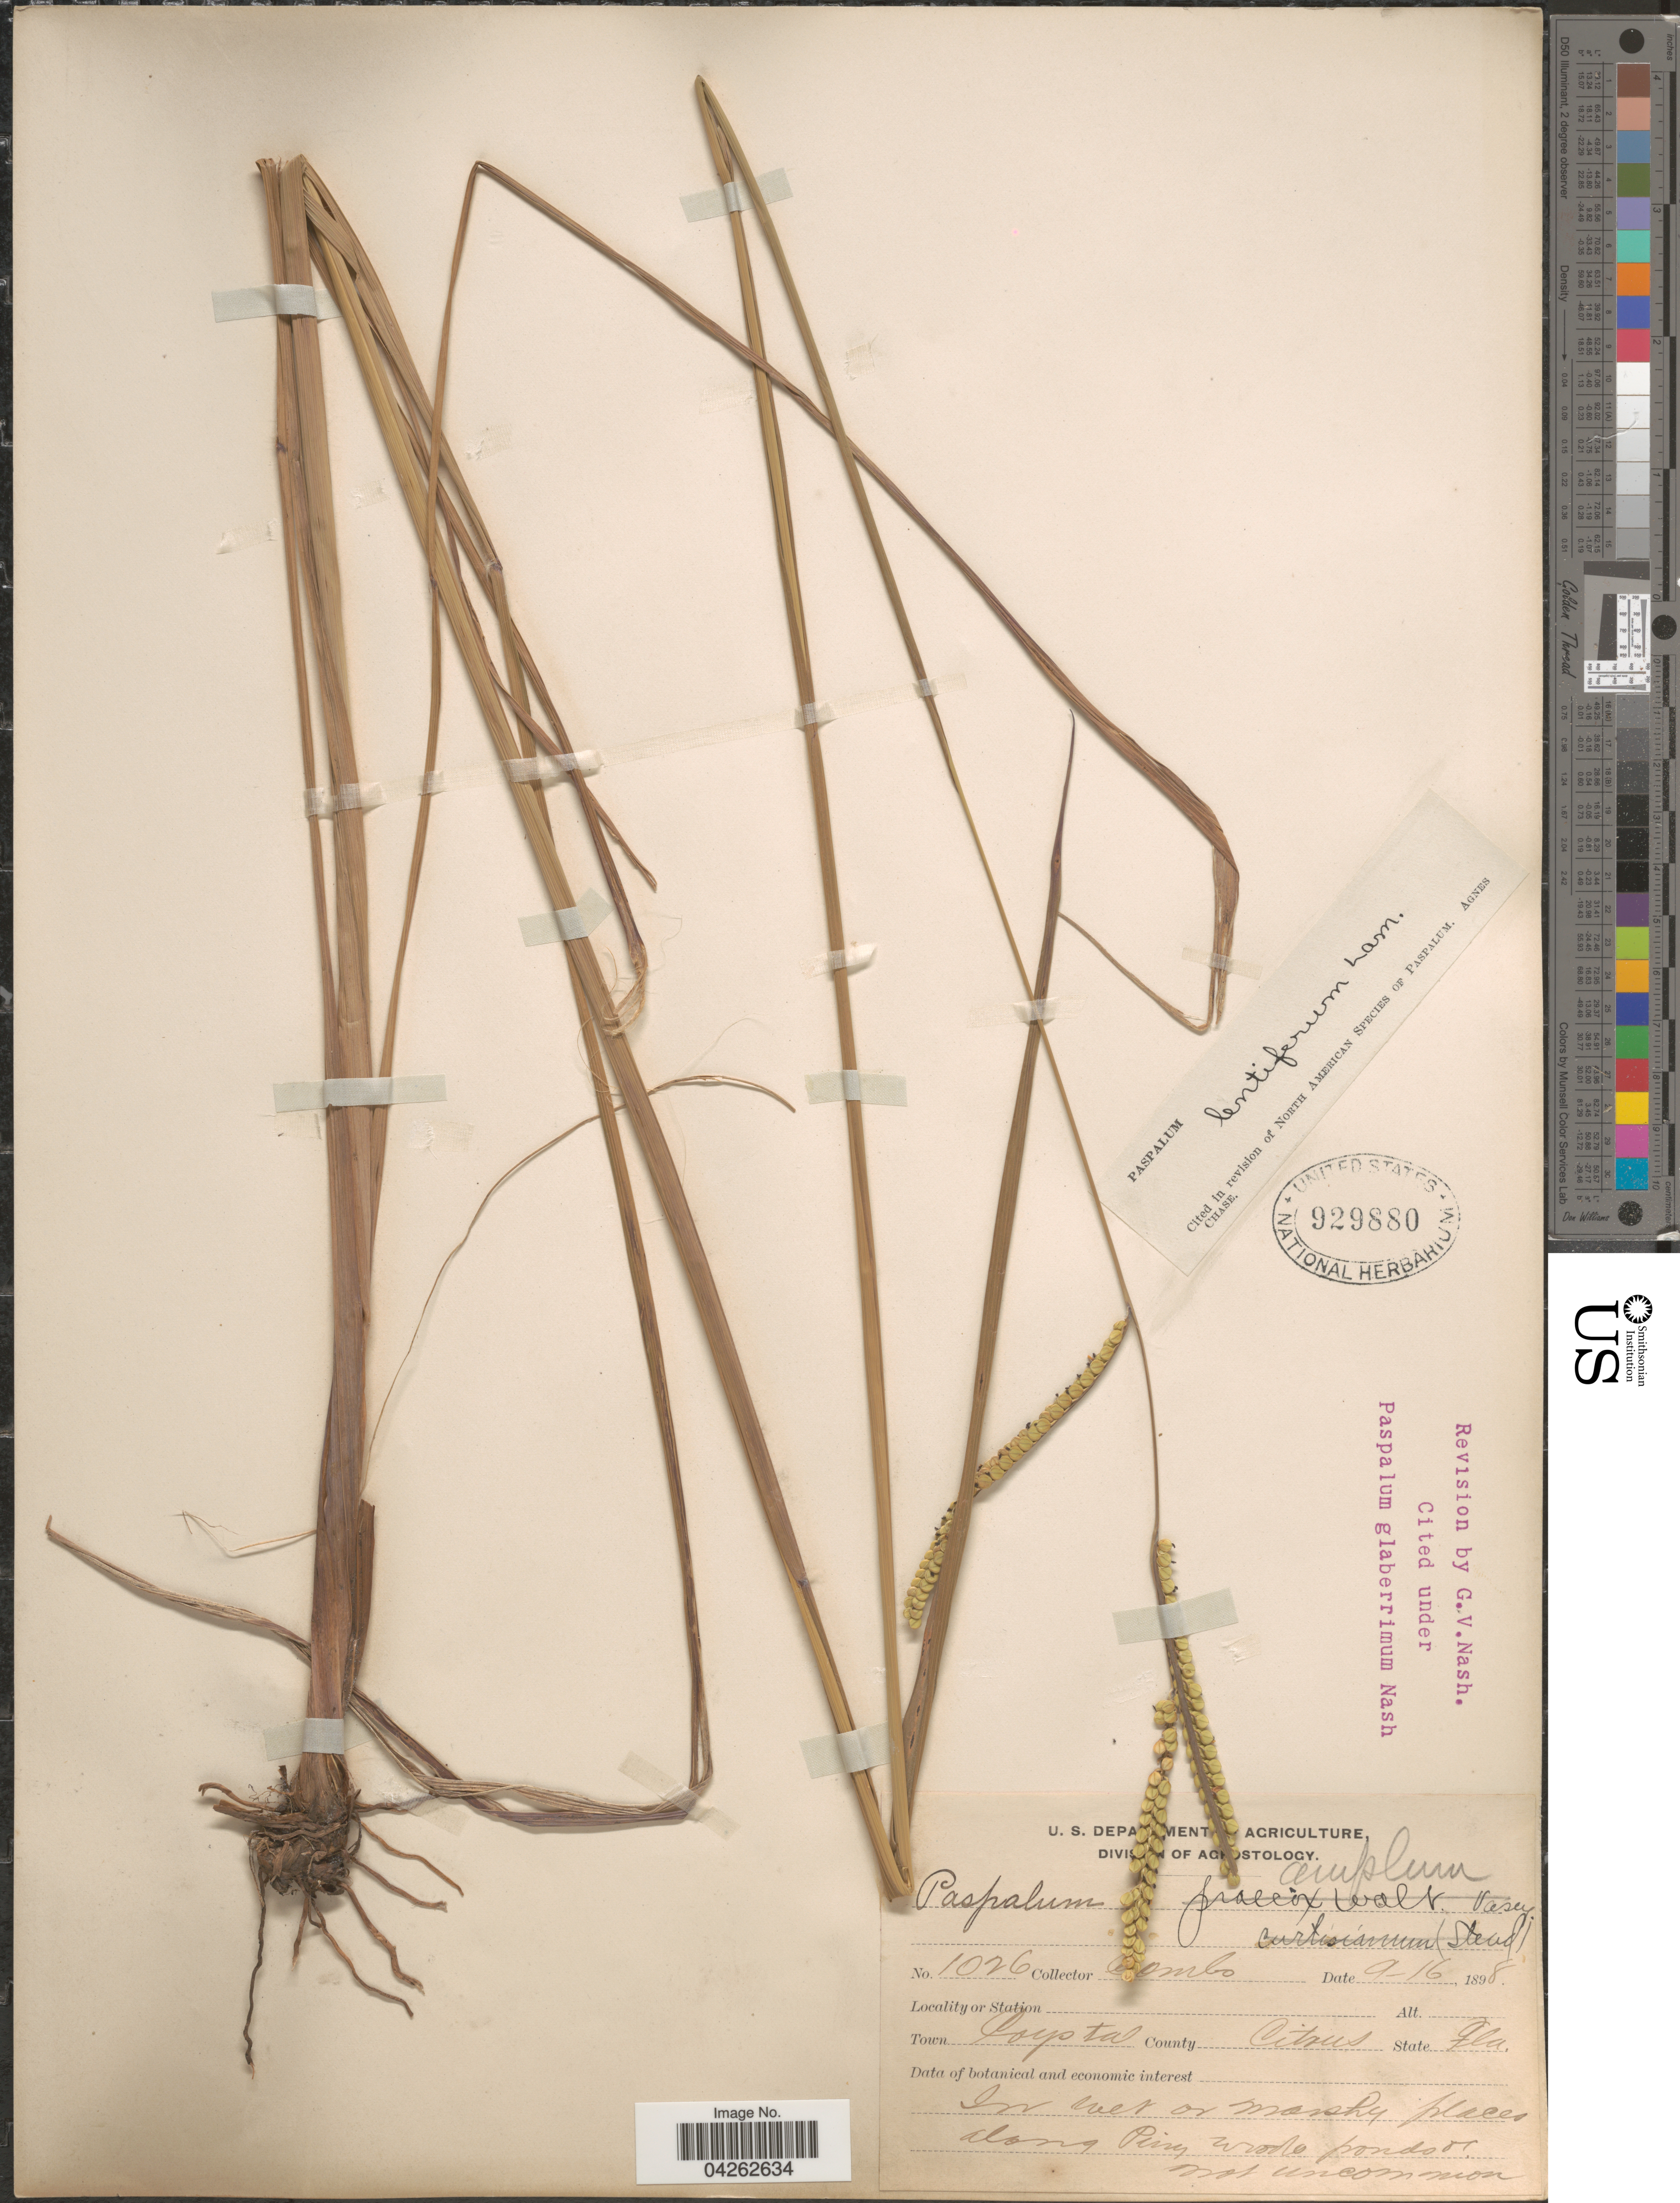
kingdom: Plantae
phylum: Tracheophyta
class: Liliopsida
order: Poales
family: Poaceae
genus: Paspalum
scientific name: Paspalum lentiferum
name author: Lam.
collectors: -. Combs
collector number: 1026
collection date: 1898-09-16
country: United States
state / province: Florida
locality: Town Crystal. County Citrus.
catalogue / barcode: US 929880